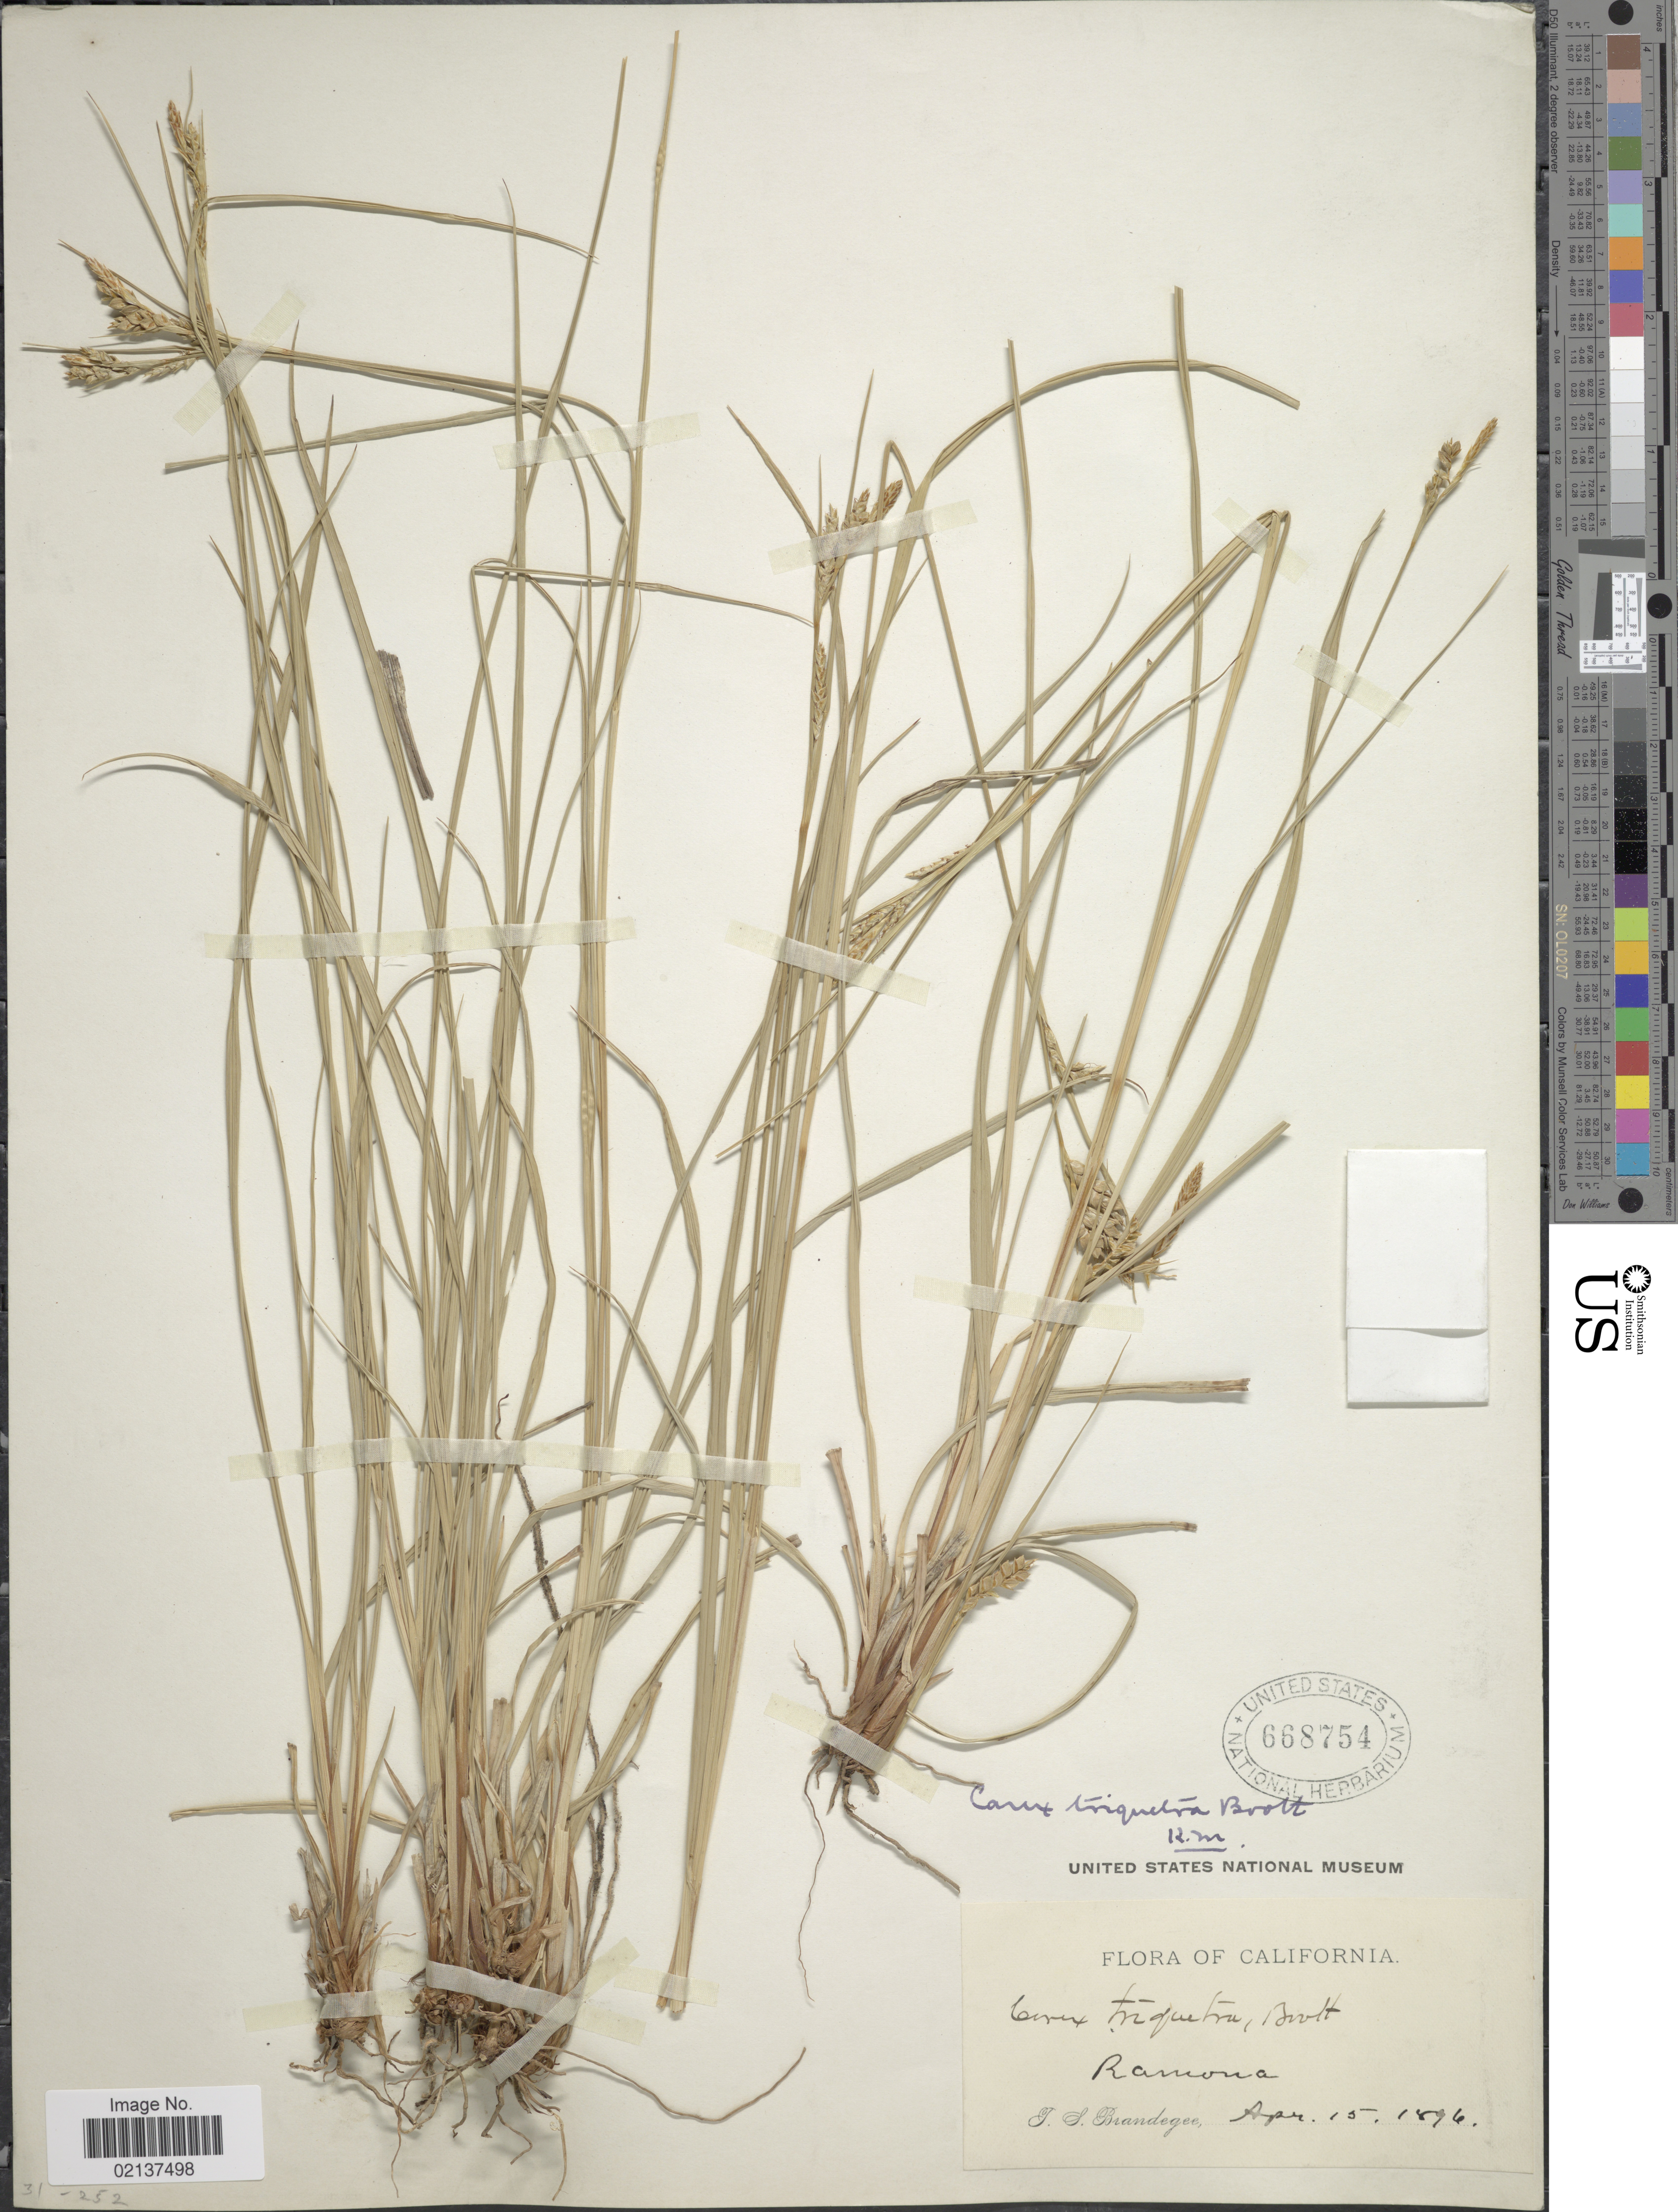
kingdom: Plantae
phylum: Tracheophyta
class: Liliopsida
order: Poales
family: Cyperaceae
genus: Carex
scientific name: Carex triquetra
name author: Boott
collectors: T. S. Brandegee (herbarium)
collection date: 1896-04-15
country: United States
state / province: California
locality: Ramona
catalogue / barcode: US 668754